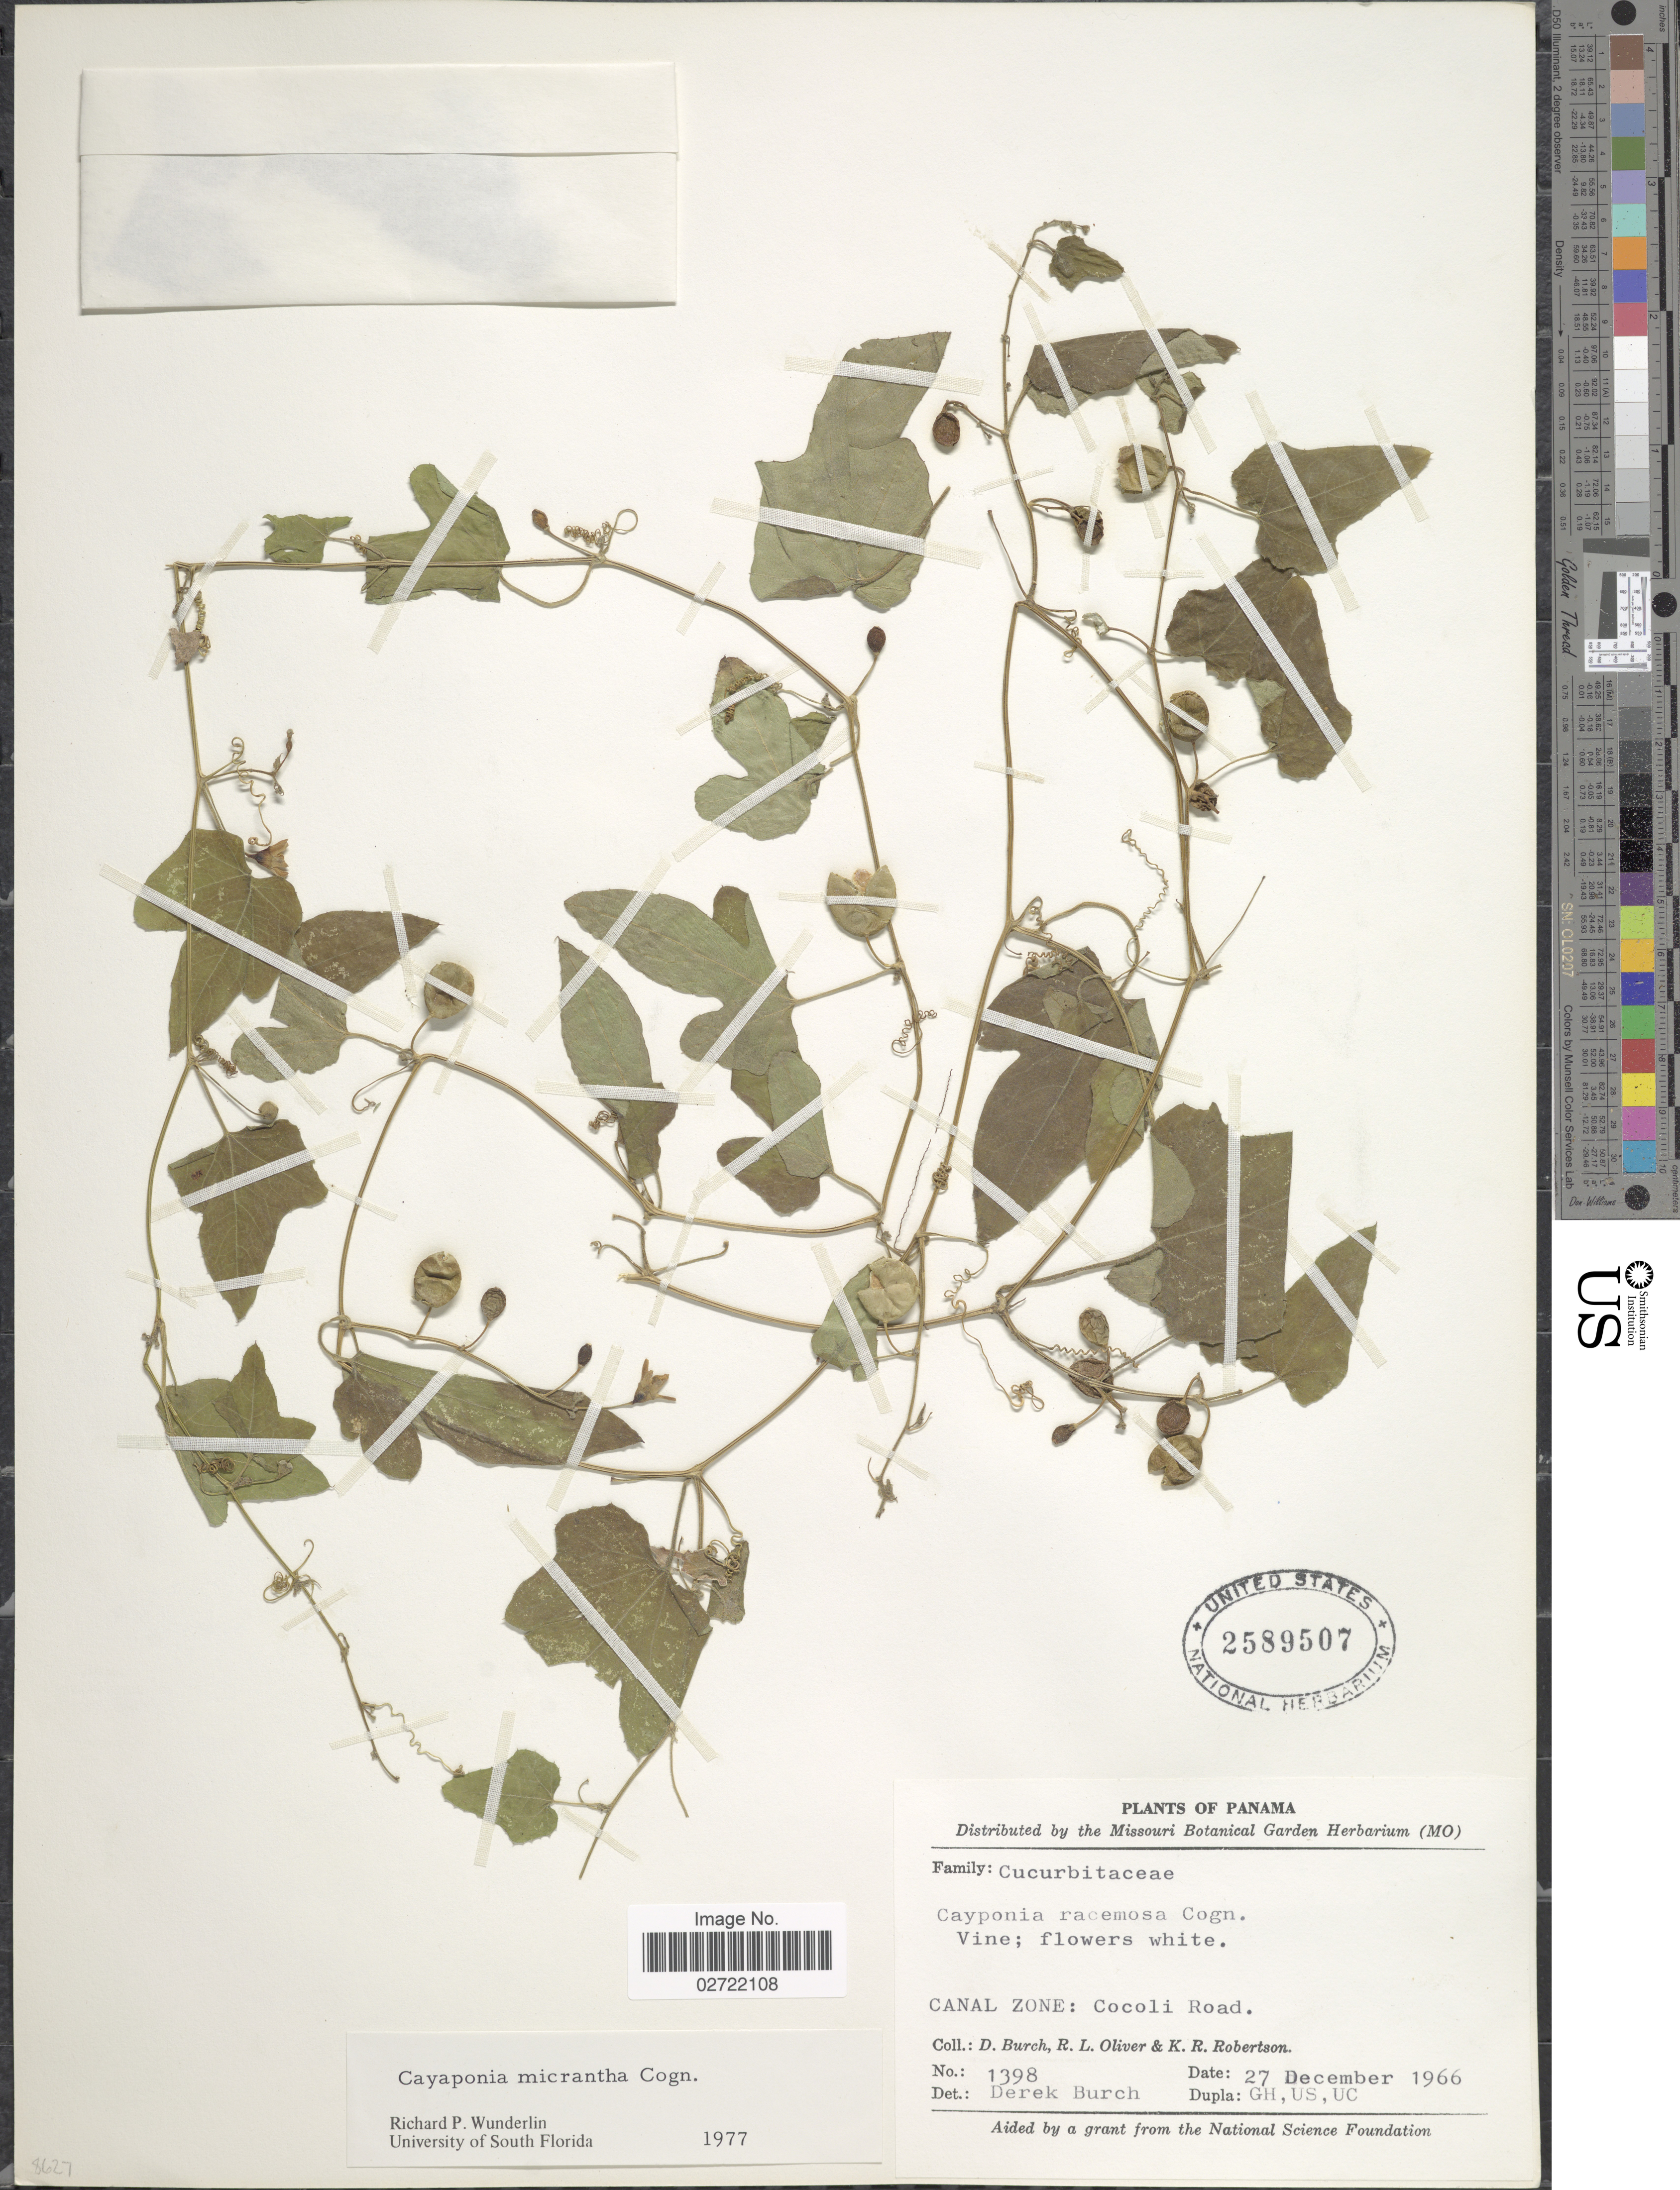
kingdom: Plantae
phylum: Tracheophyta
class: Magnoliopsida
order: Cucurbitales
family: Cucurbitaceae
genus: Cayaponia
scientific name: Cayaponia micrantha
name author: Cogn.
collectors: D. Burch, R. Oliver & K. Robertson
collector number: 1398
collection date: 1966-12-27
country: Panama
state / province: Panamá Oeste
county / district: Canal Zone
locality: Cocoli Road.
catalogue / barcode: US 2589507